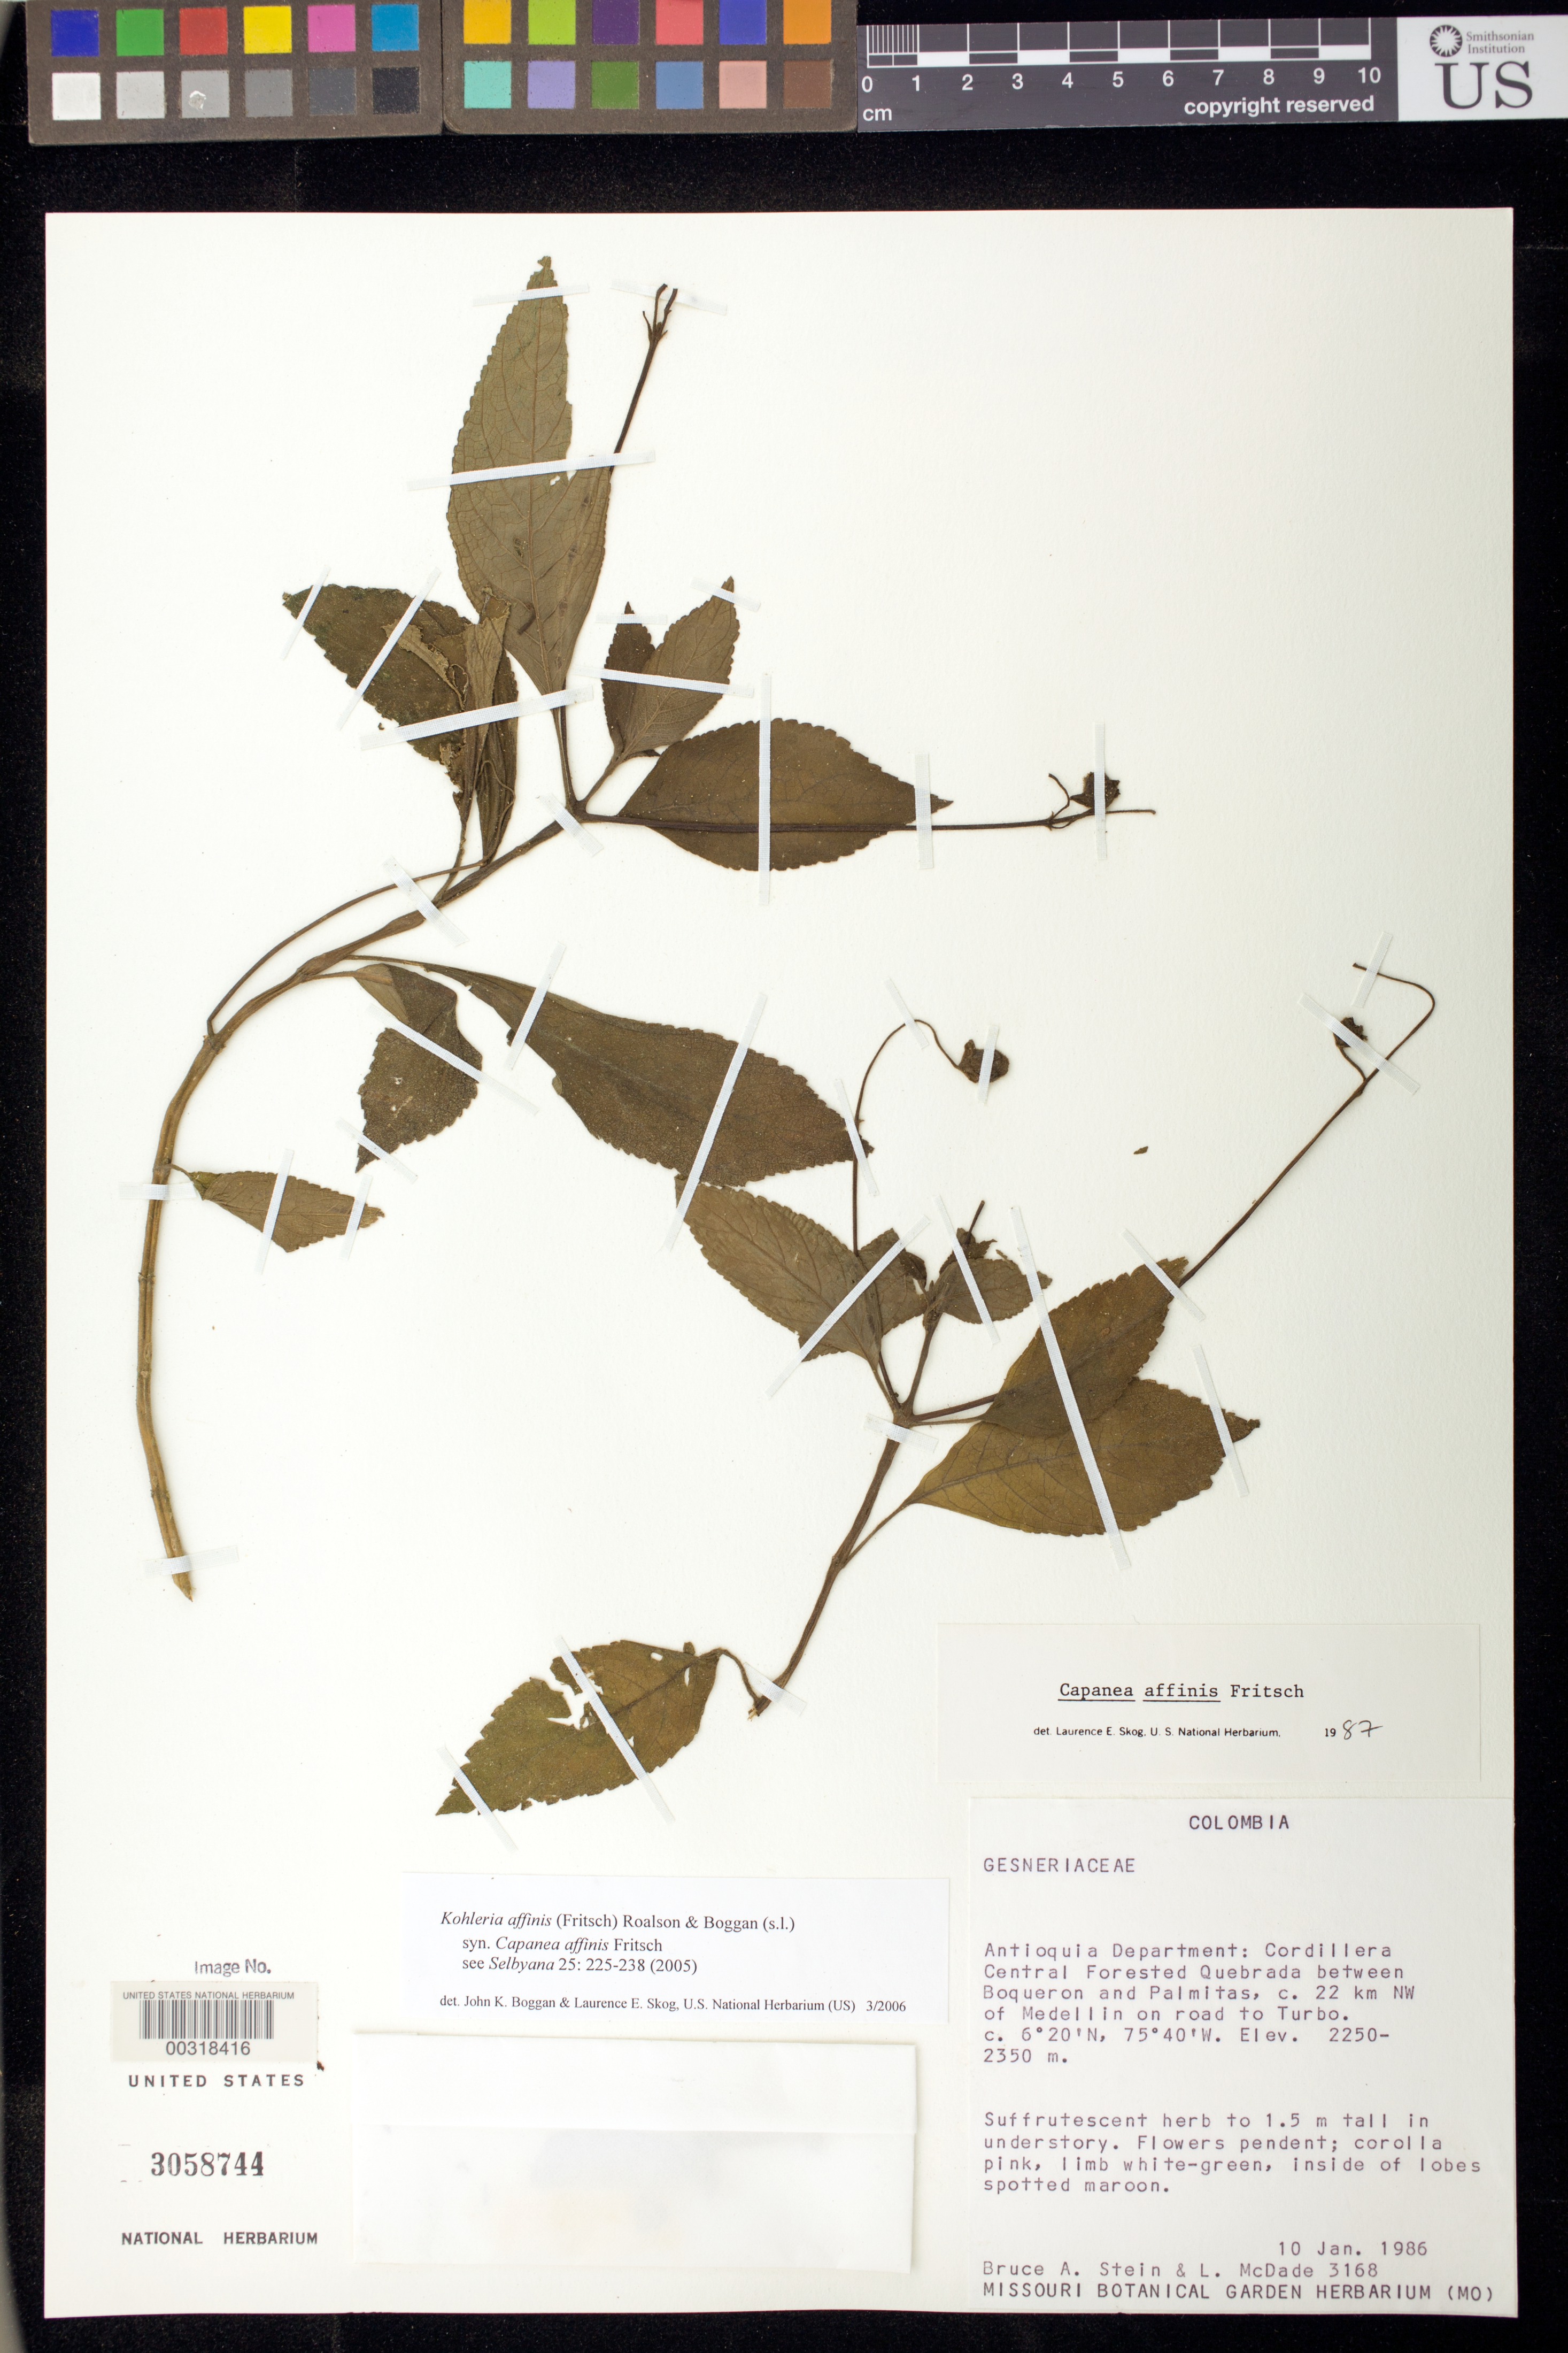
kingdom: Plantae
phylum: Tracheophyta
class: Magnoliopsida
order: Lamiales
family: Gesneriaceae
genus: Kohleria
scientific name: Kohleria affinis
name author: (Fritsch) Roalson & Boggan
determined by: Boggan, J. K.; Skog, L. E.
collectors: B. A. Stein & L. McDade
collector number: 3168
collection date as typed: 10 Jan 1986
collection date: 1986-01-10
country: Colombia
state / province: Antioquia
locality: Cordillera Central between Boqueron and Palmitas, c 22 km NW of Medellin on road Toturbo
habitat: forested quebrada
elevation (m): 2250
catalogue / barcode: US 3058744